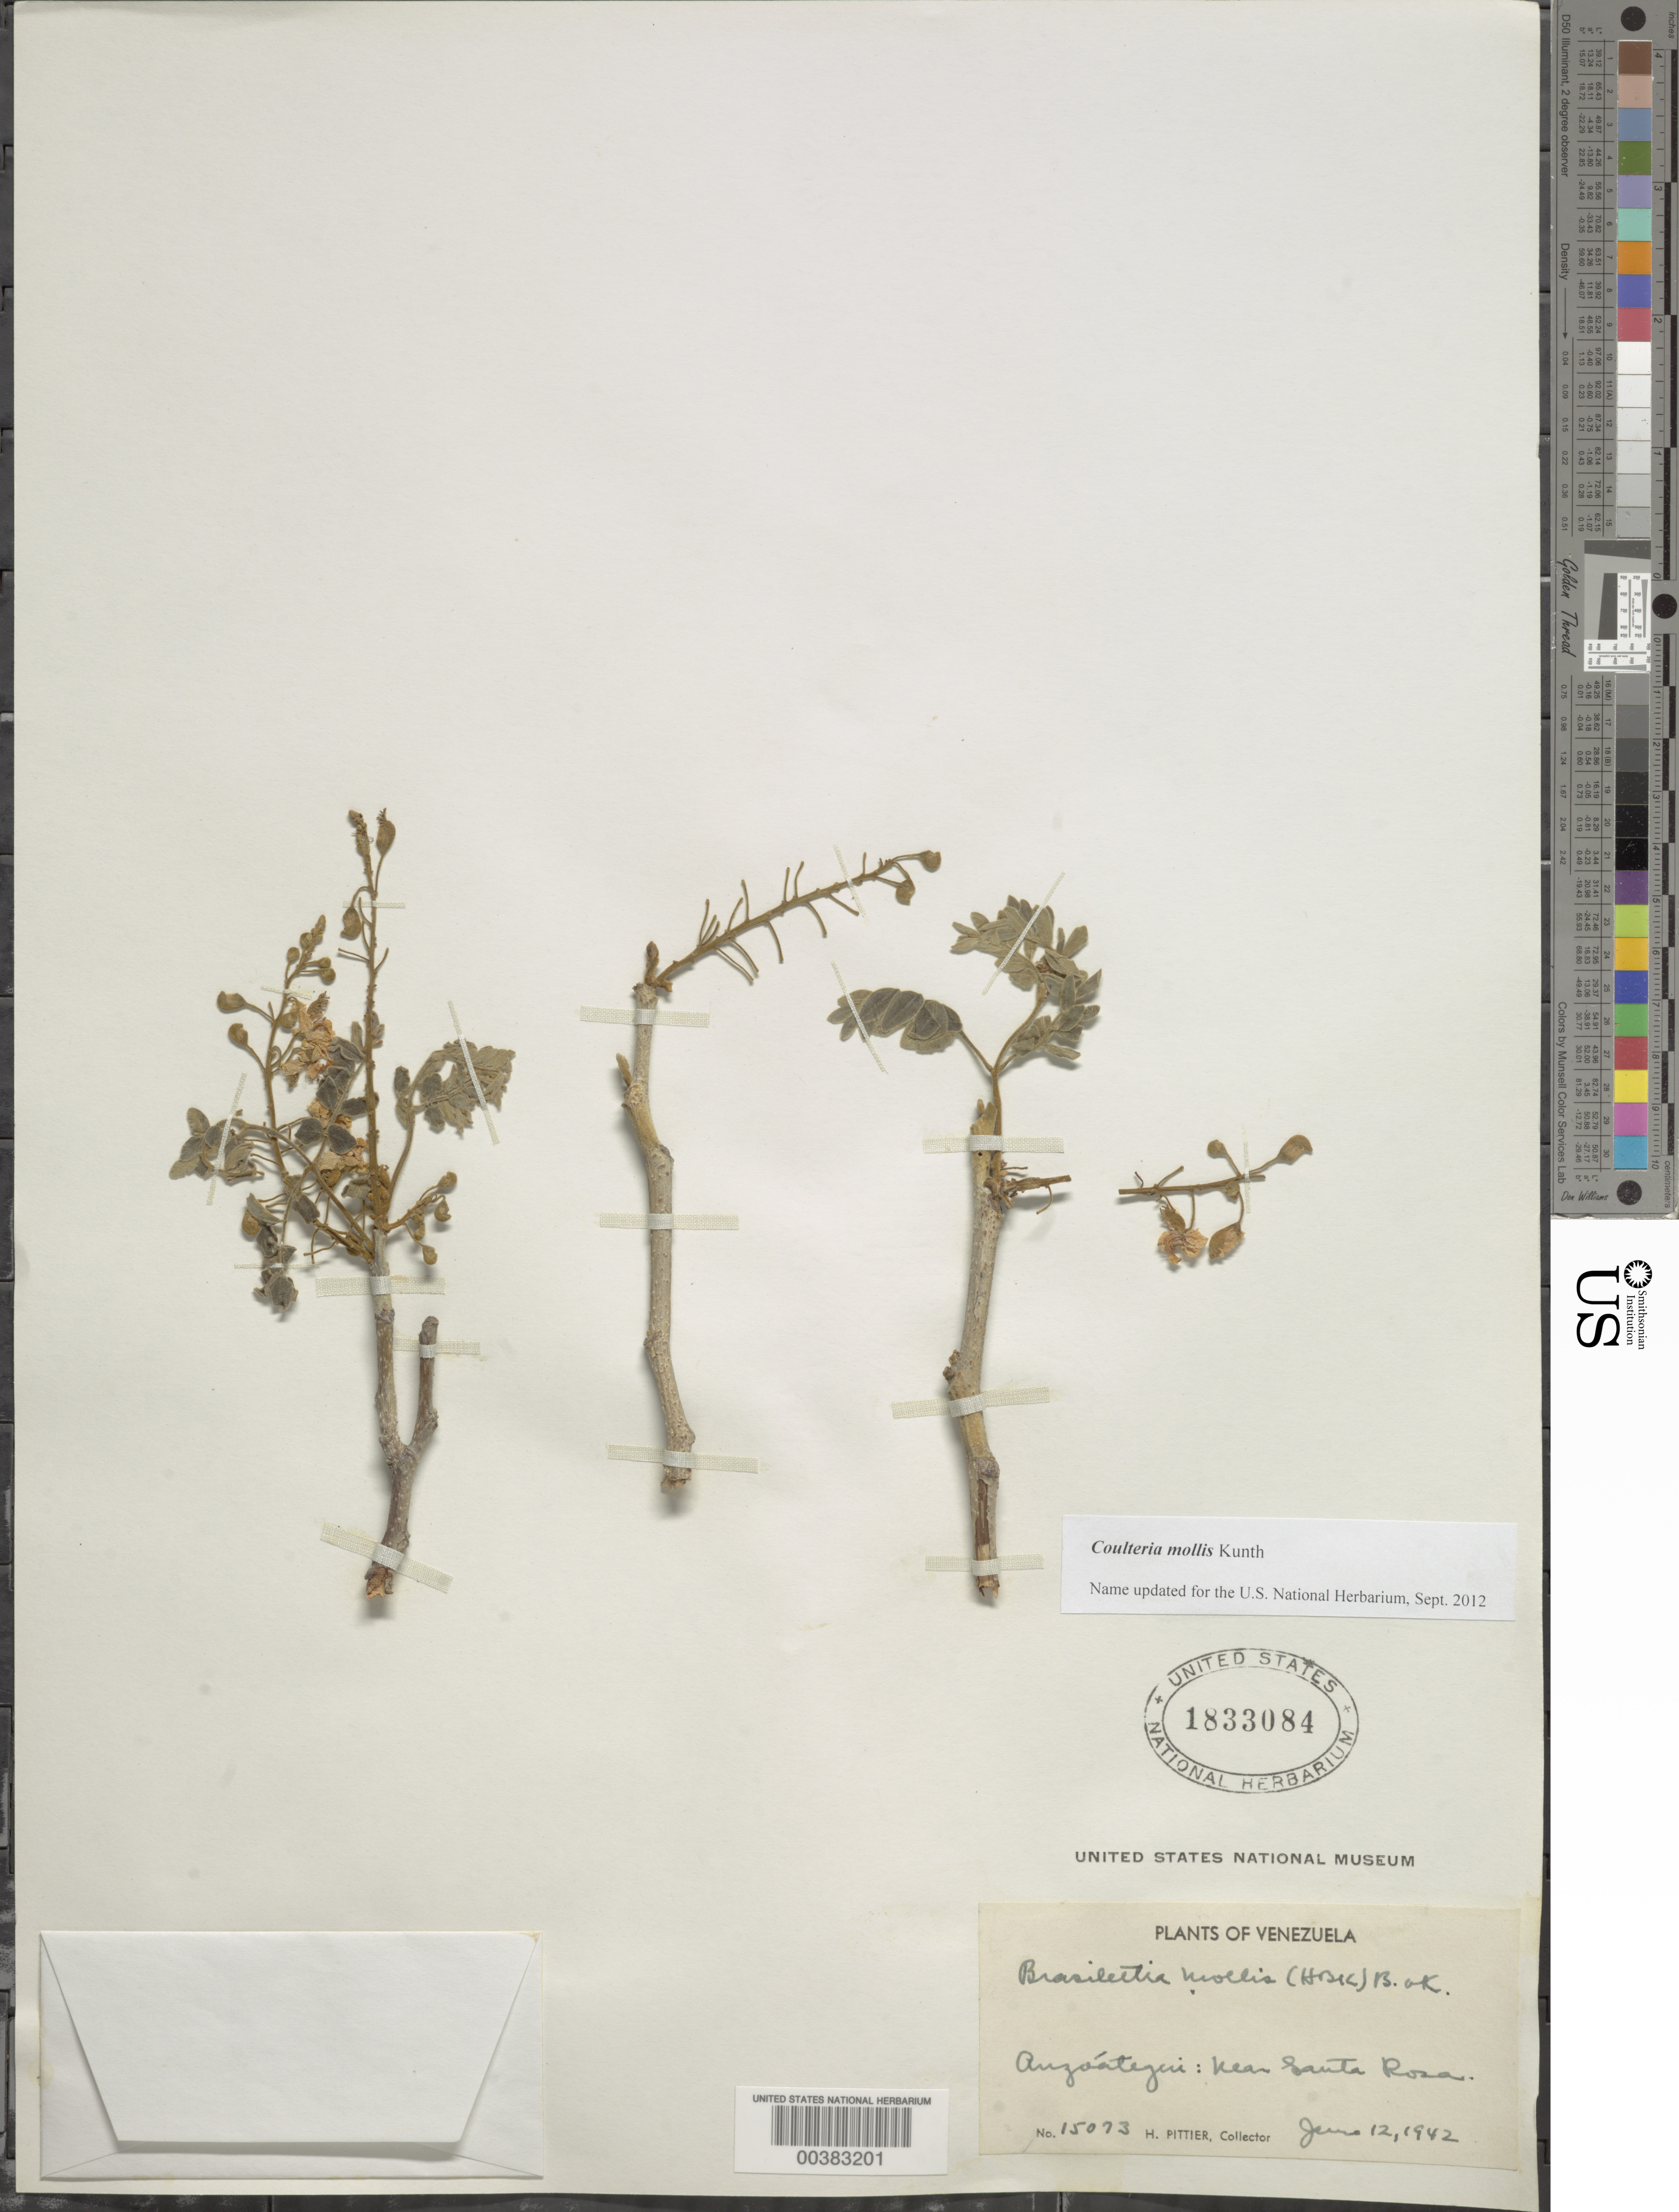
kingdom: Plantae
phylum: Tracheophyta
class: Magnoliopsida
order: Fabales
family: Fabaceae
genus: Coulteria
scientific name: Coulteria mollis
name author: Kunth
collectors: H. F. Pittier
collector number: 15073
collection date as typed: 12 Jun 1942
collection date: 1942-06-12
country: Venezuela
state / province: Anzoategui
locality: Near santa rosa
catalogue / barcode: US 1833084